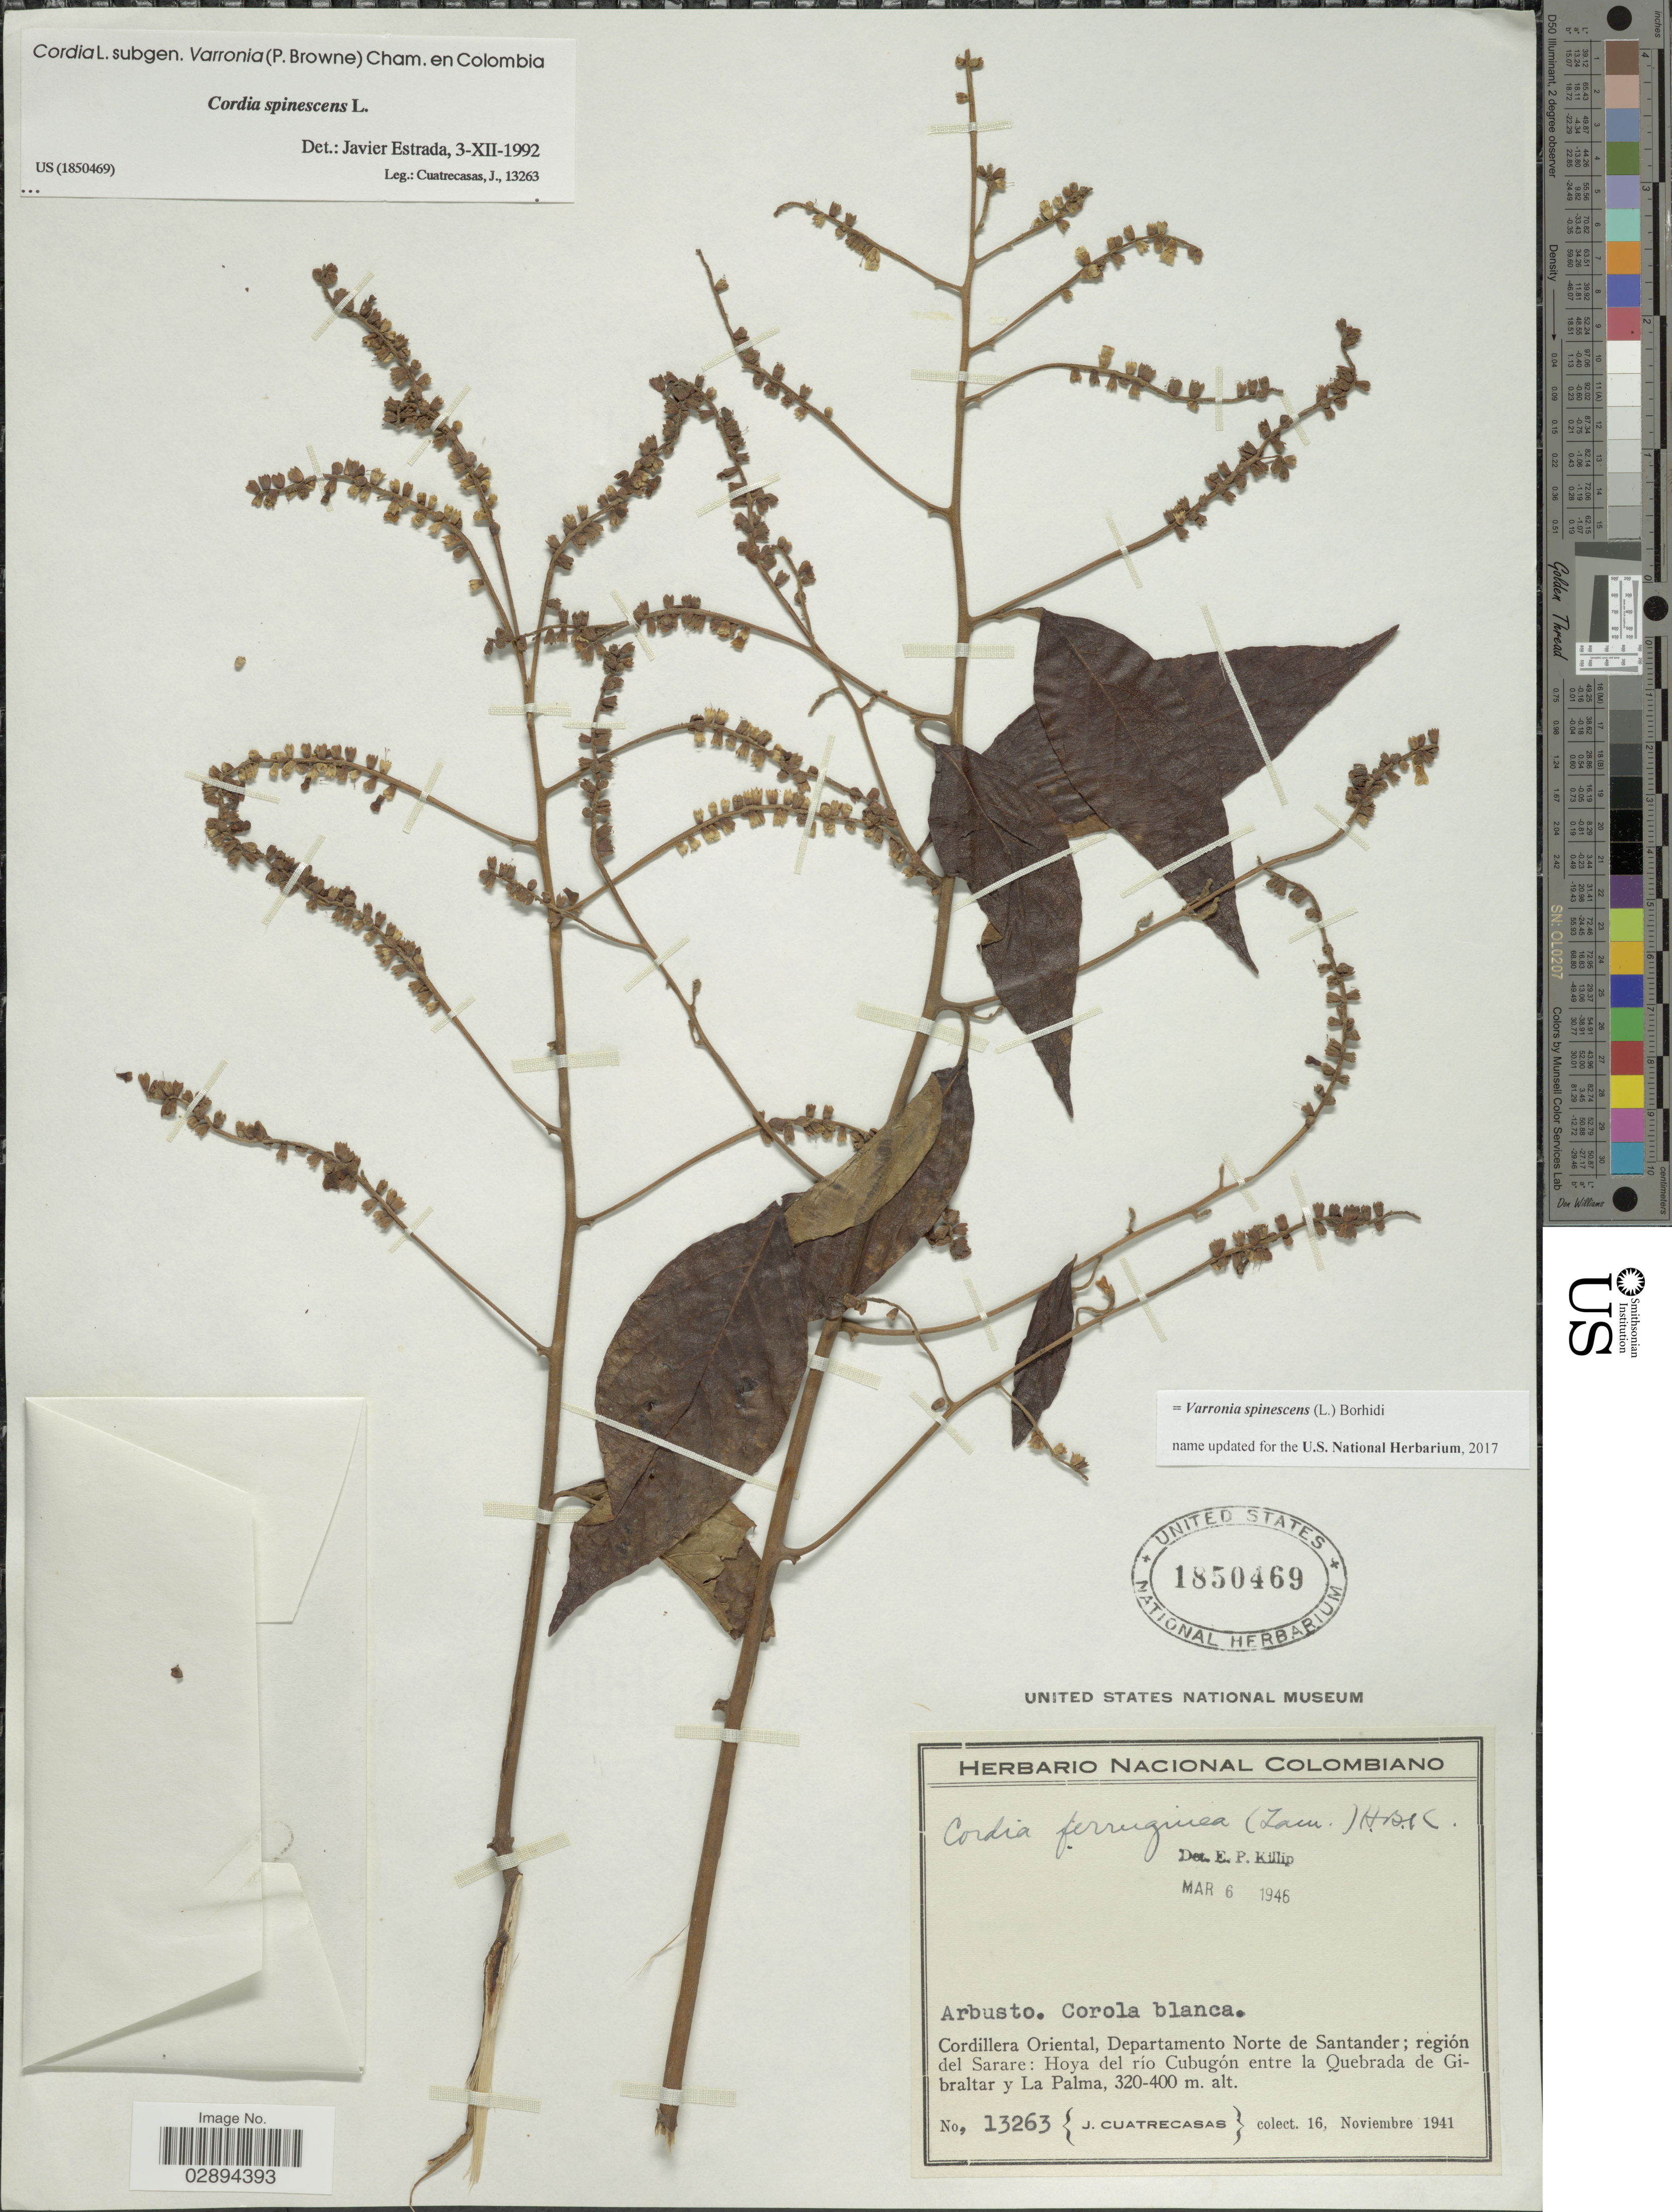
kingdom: Plantae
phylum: Tracheophyta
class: Magnoliopsida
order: Boraginales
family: Cordiaceae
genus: Varronia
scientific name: Varronia spinescens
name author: (L.) Borhidi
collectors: J. Cuatrecasas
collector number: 13263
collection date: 1941-11-16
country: Colombia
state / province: Norte de Santander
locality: Cordillera Oriental, Departamento Norte de Santander; región del Sarare, Hoya del río Cubugón entre la Quebrada de Gibraltar y La Palma.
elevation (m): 320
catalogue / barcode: US 1850469